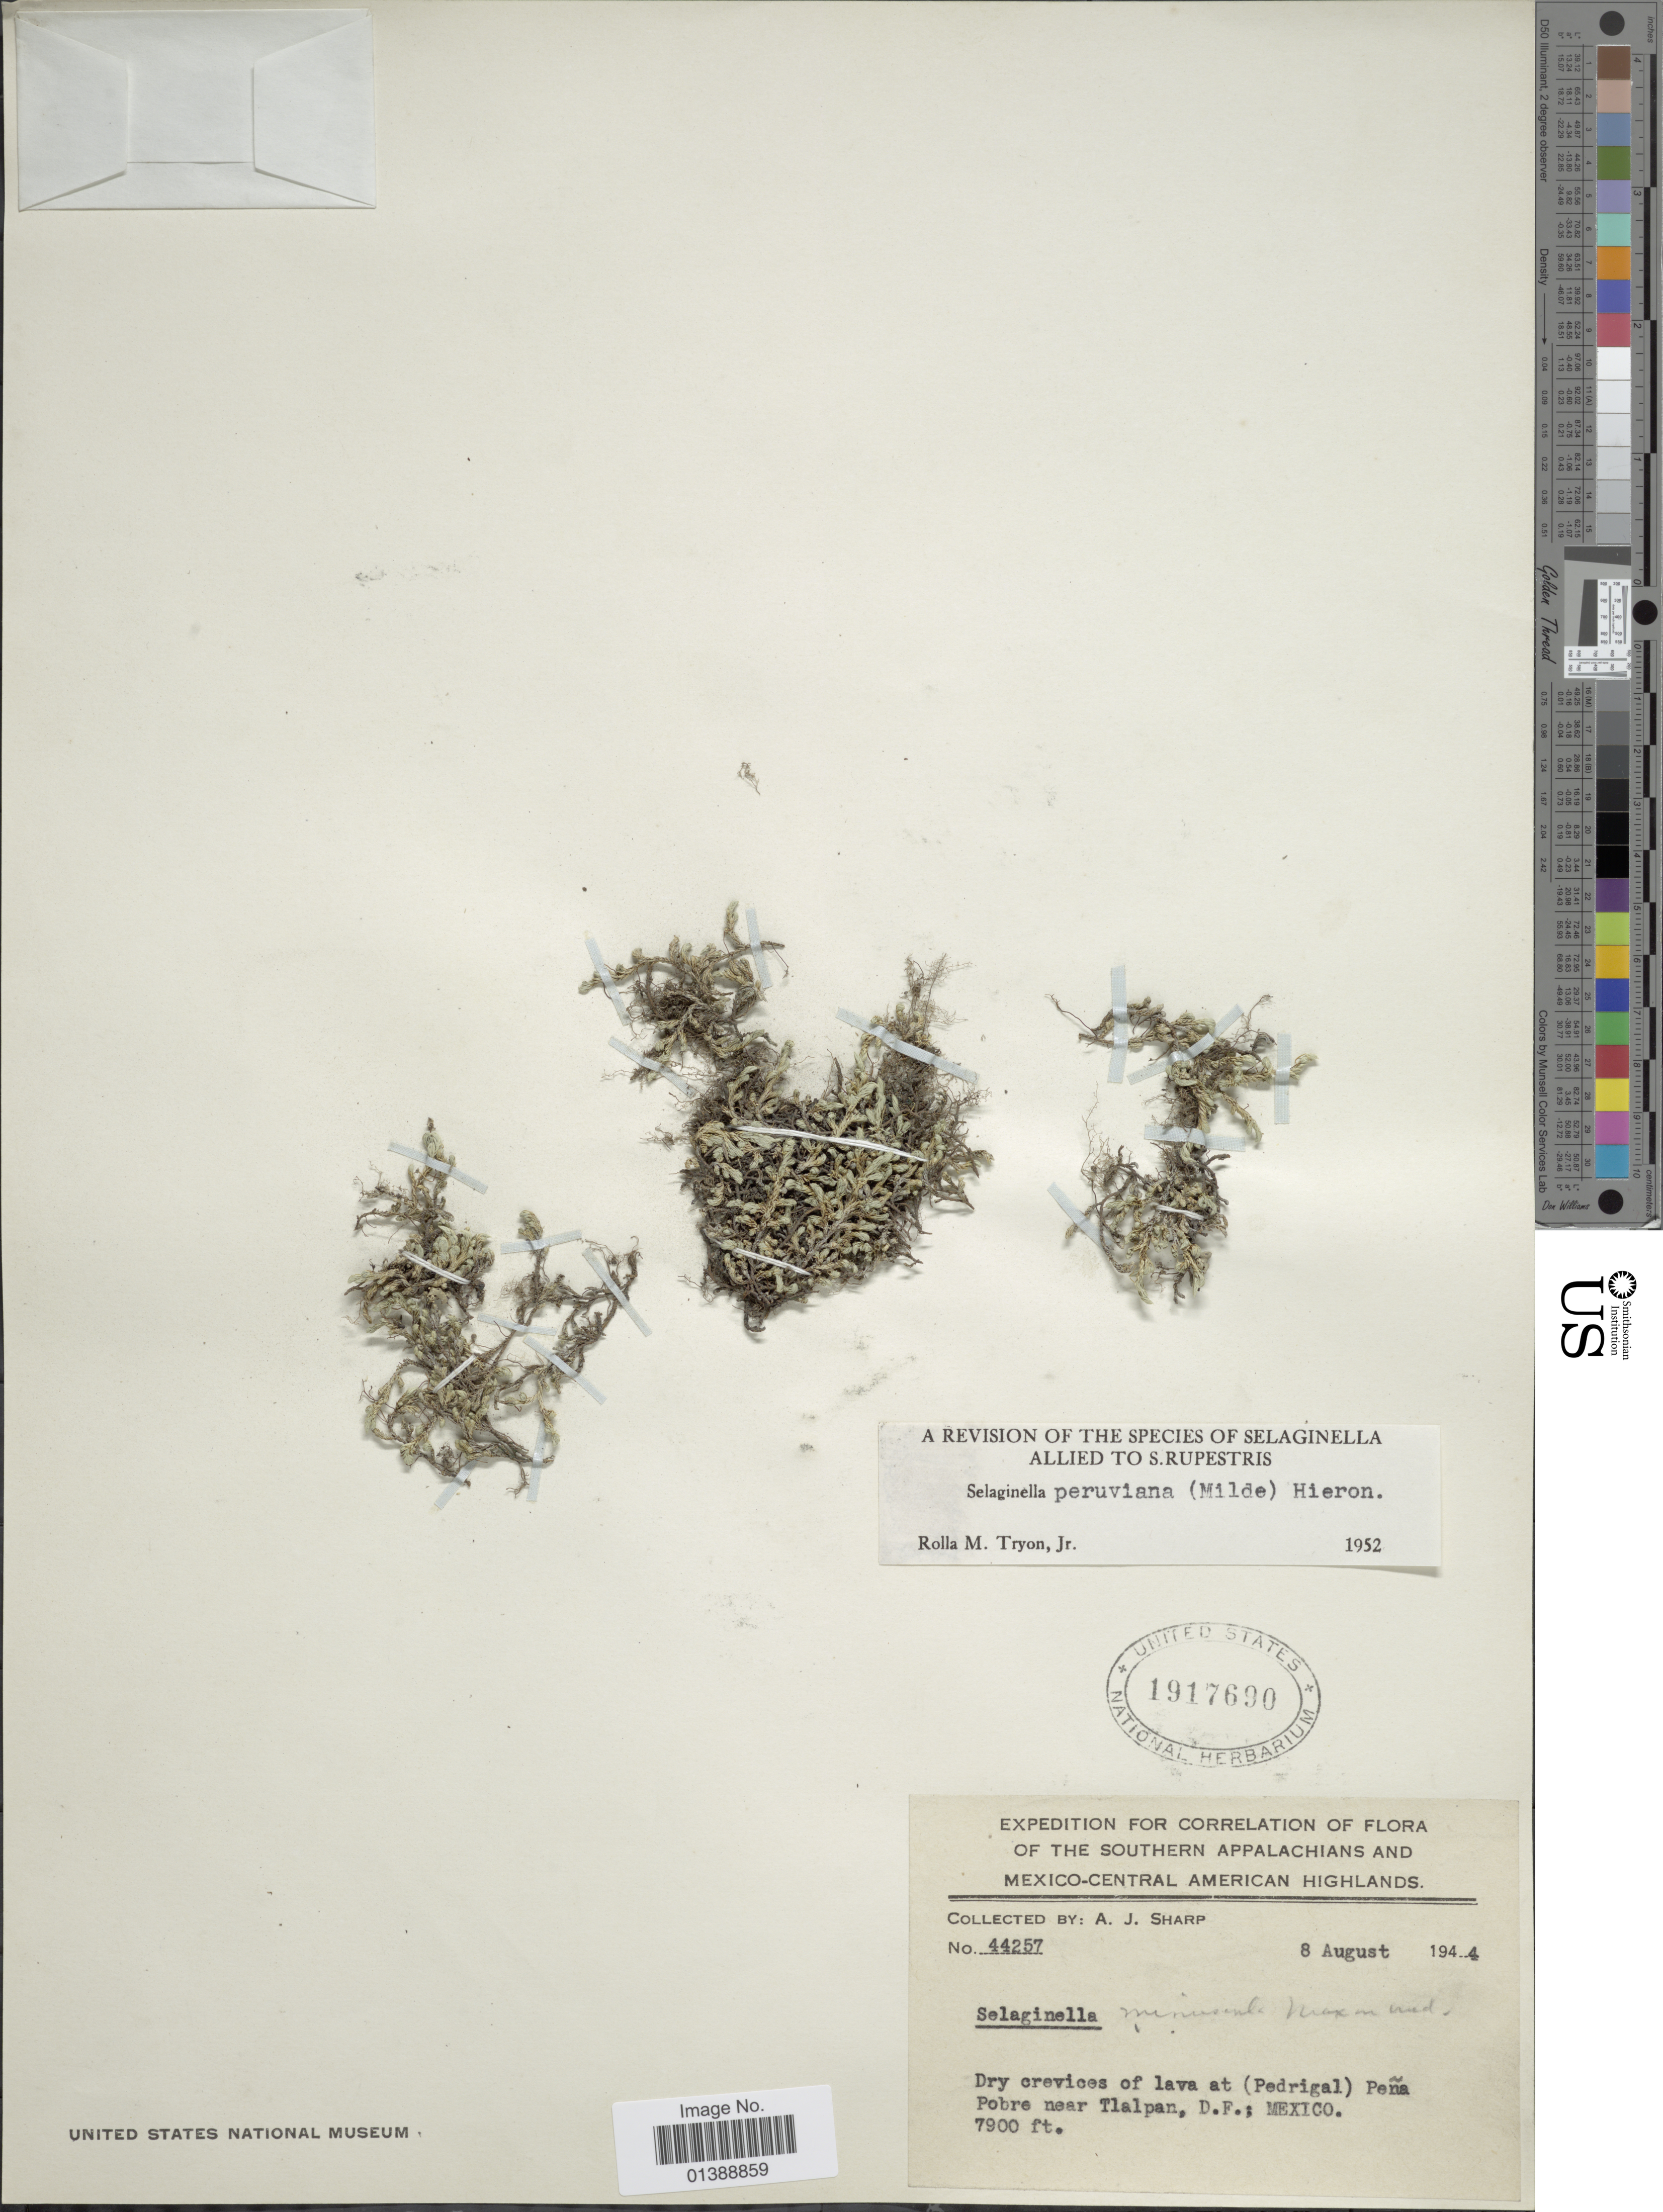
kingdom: Plantae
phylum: Tracheophyta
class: Lycopodiopsida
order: Selaginellales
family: Selaginellaceae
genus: Selaginella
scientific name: Selaginella peruviana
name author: (Milde) Hieron.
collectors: A. J. Sharp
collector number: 44257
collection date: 1944-08-08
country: Mexico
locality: Dry crevices of lava at (Pedrigal) Peña Pobre near Tlalpan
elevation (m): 2408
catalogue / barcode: US 1917690